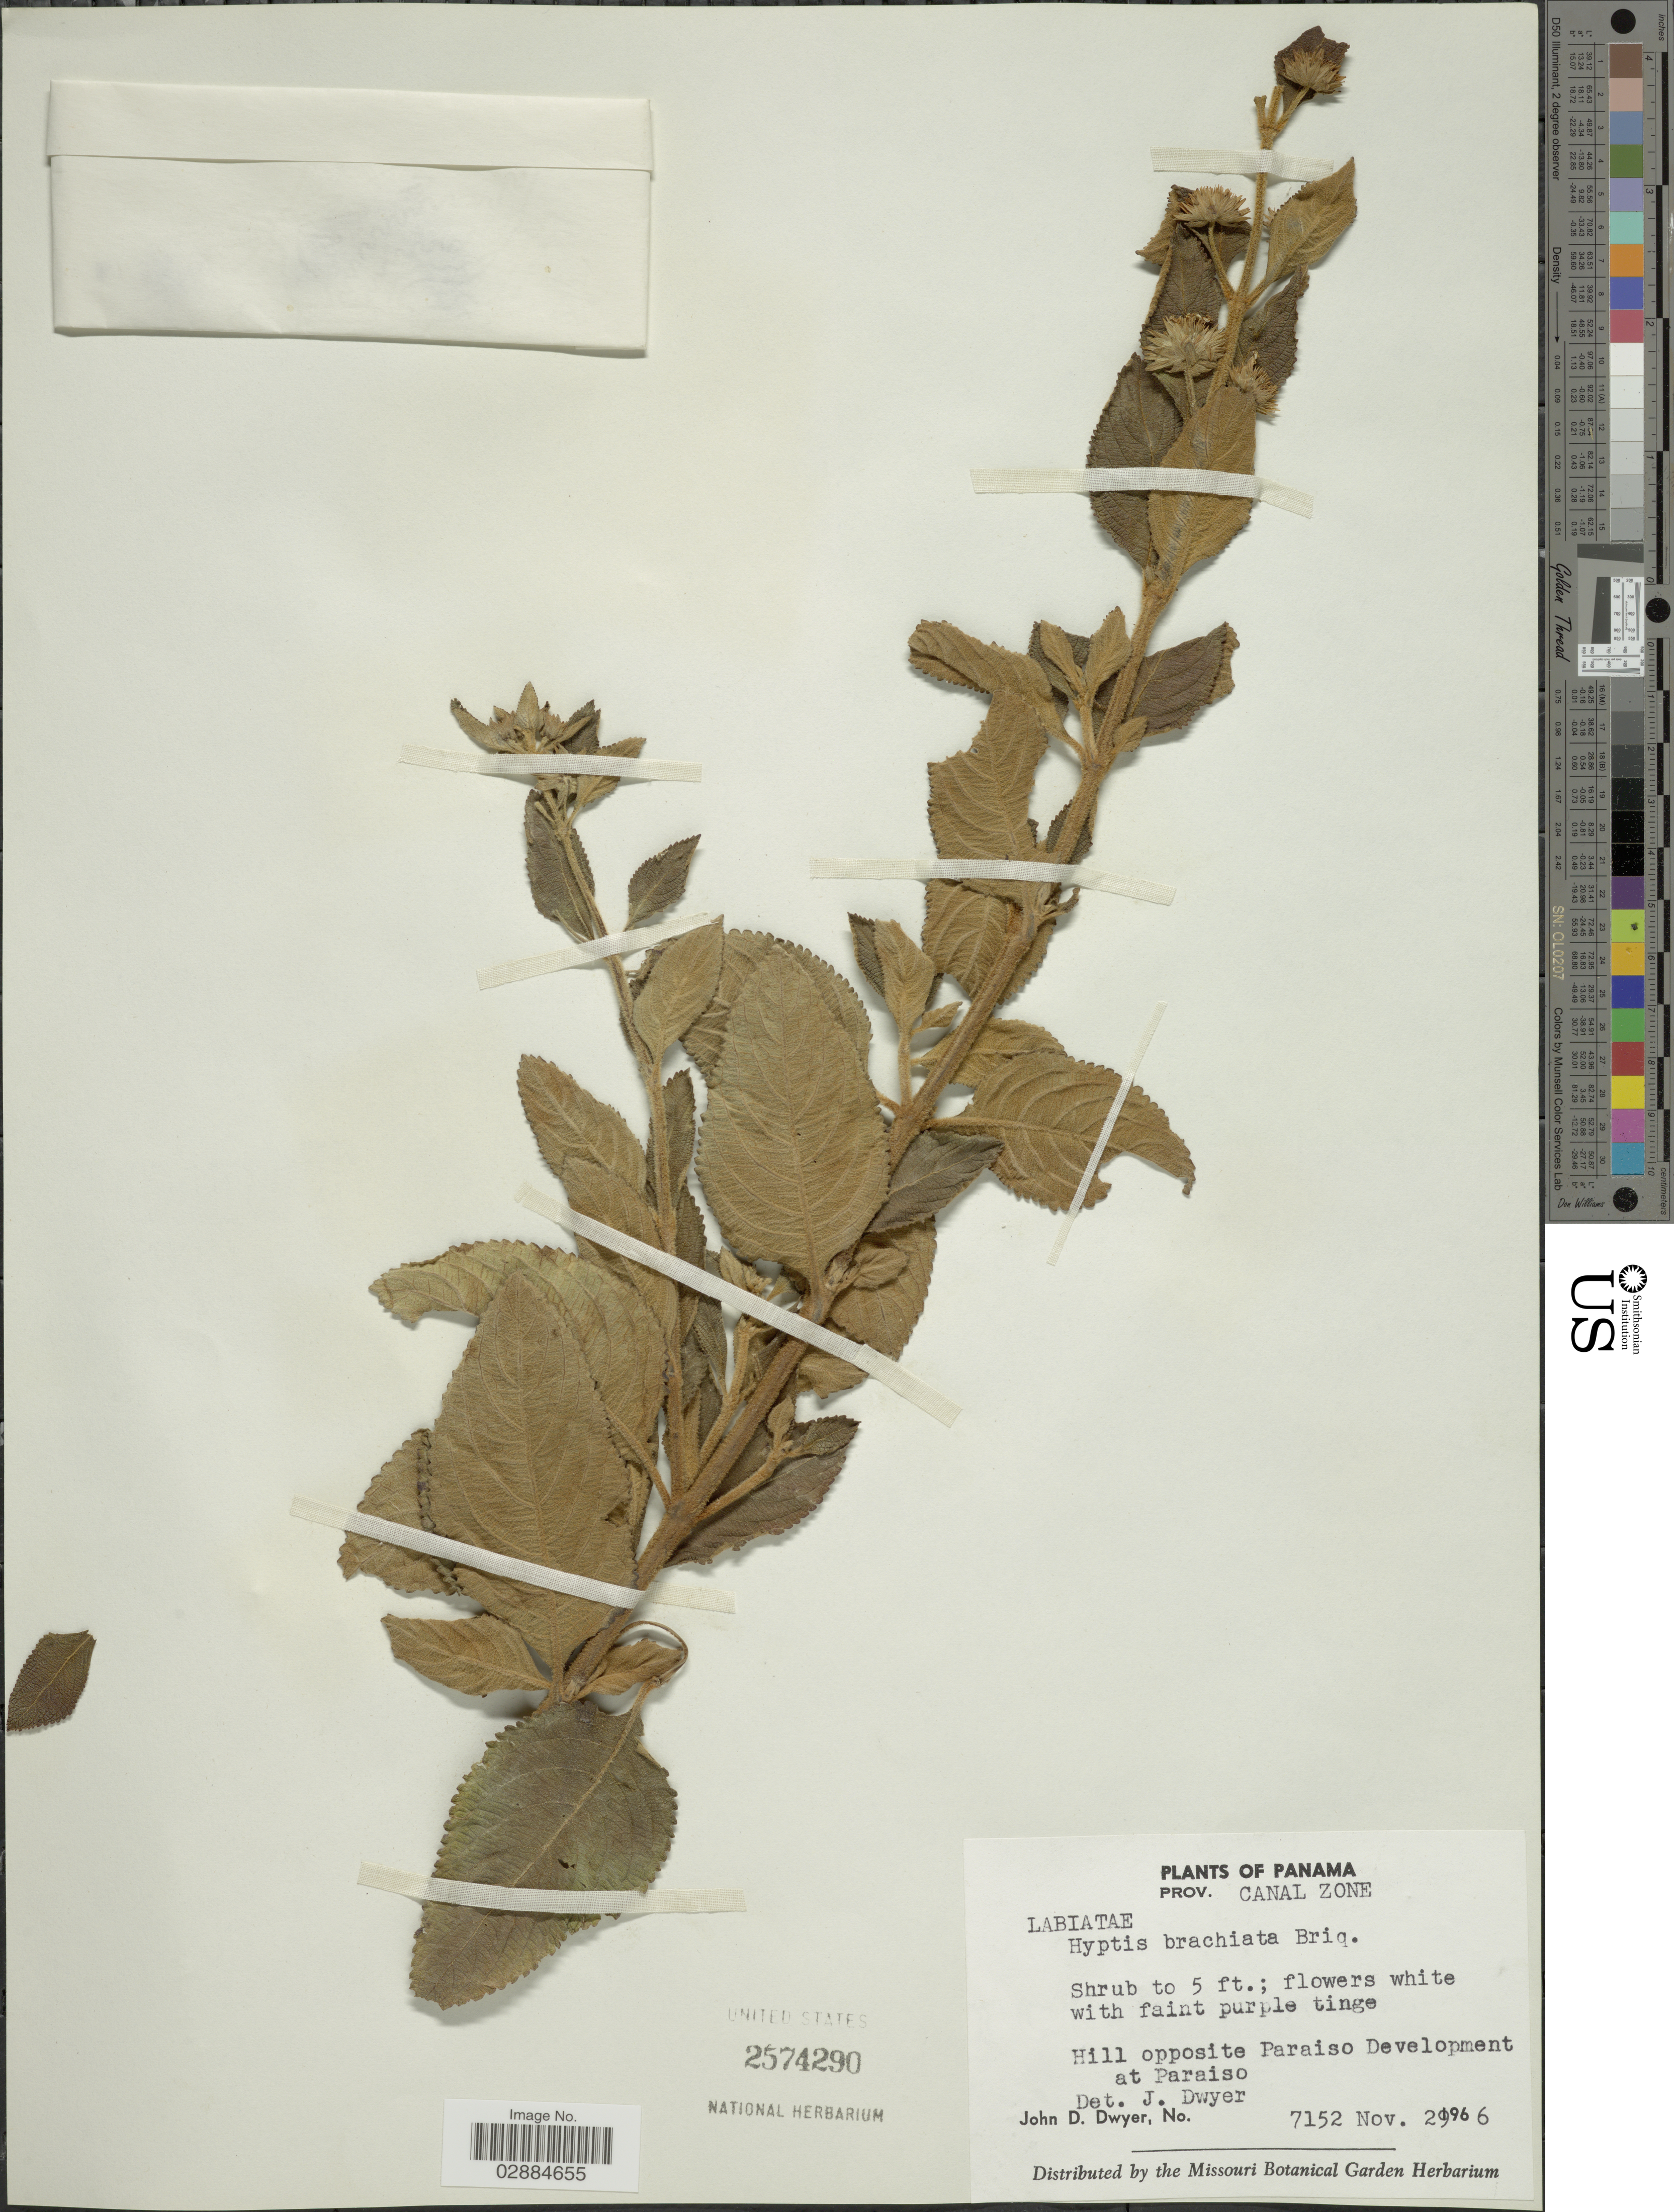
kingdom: Plantae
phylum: Tracheophyta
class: Magnoliopsida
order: Lamiales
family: Lamiaceae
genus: Hyptis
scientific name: Hyptis brachiata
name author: Briq.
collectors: J. D. Dwyer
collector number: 7152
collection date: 1966-11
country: Panama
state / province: Colón / Panamá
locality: Prov. Canal Zone, Hill opposite Paraiso Development at Paraiso.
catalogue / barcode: US 2574290